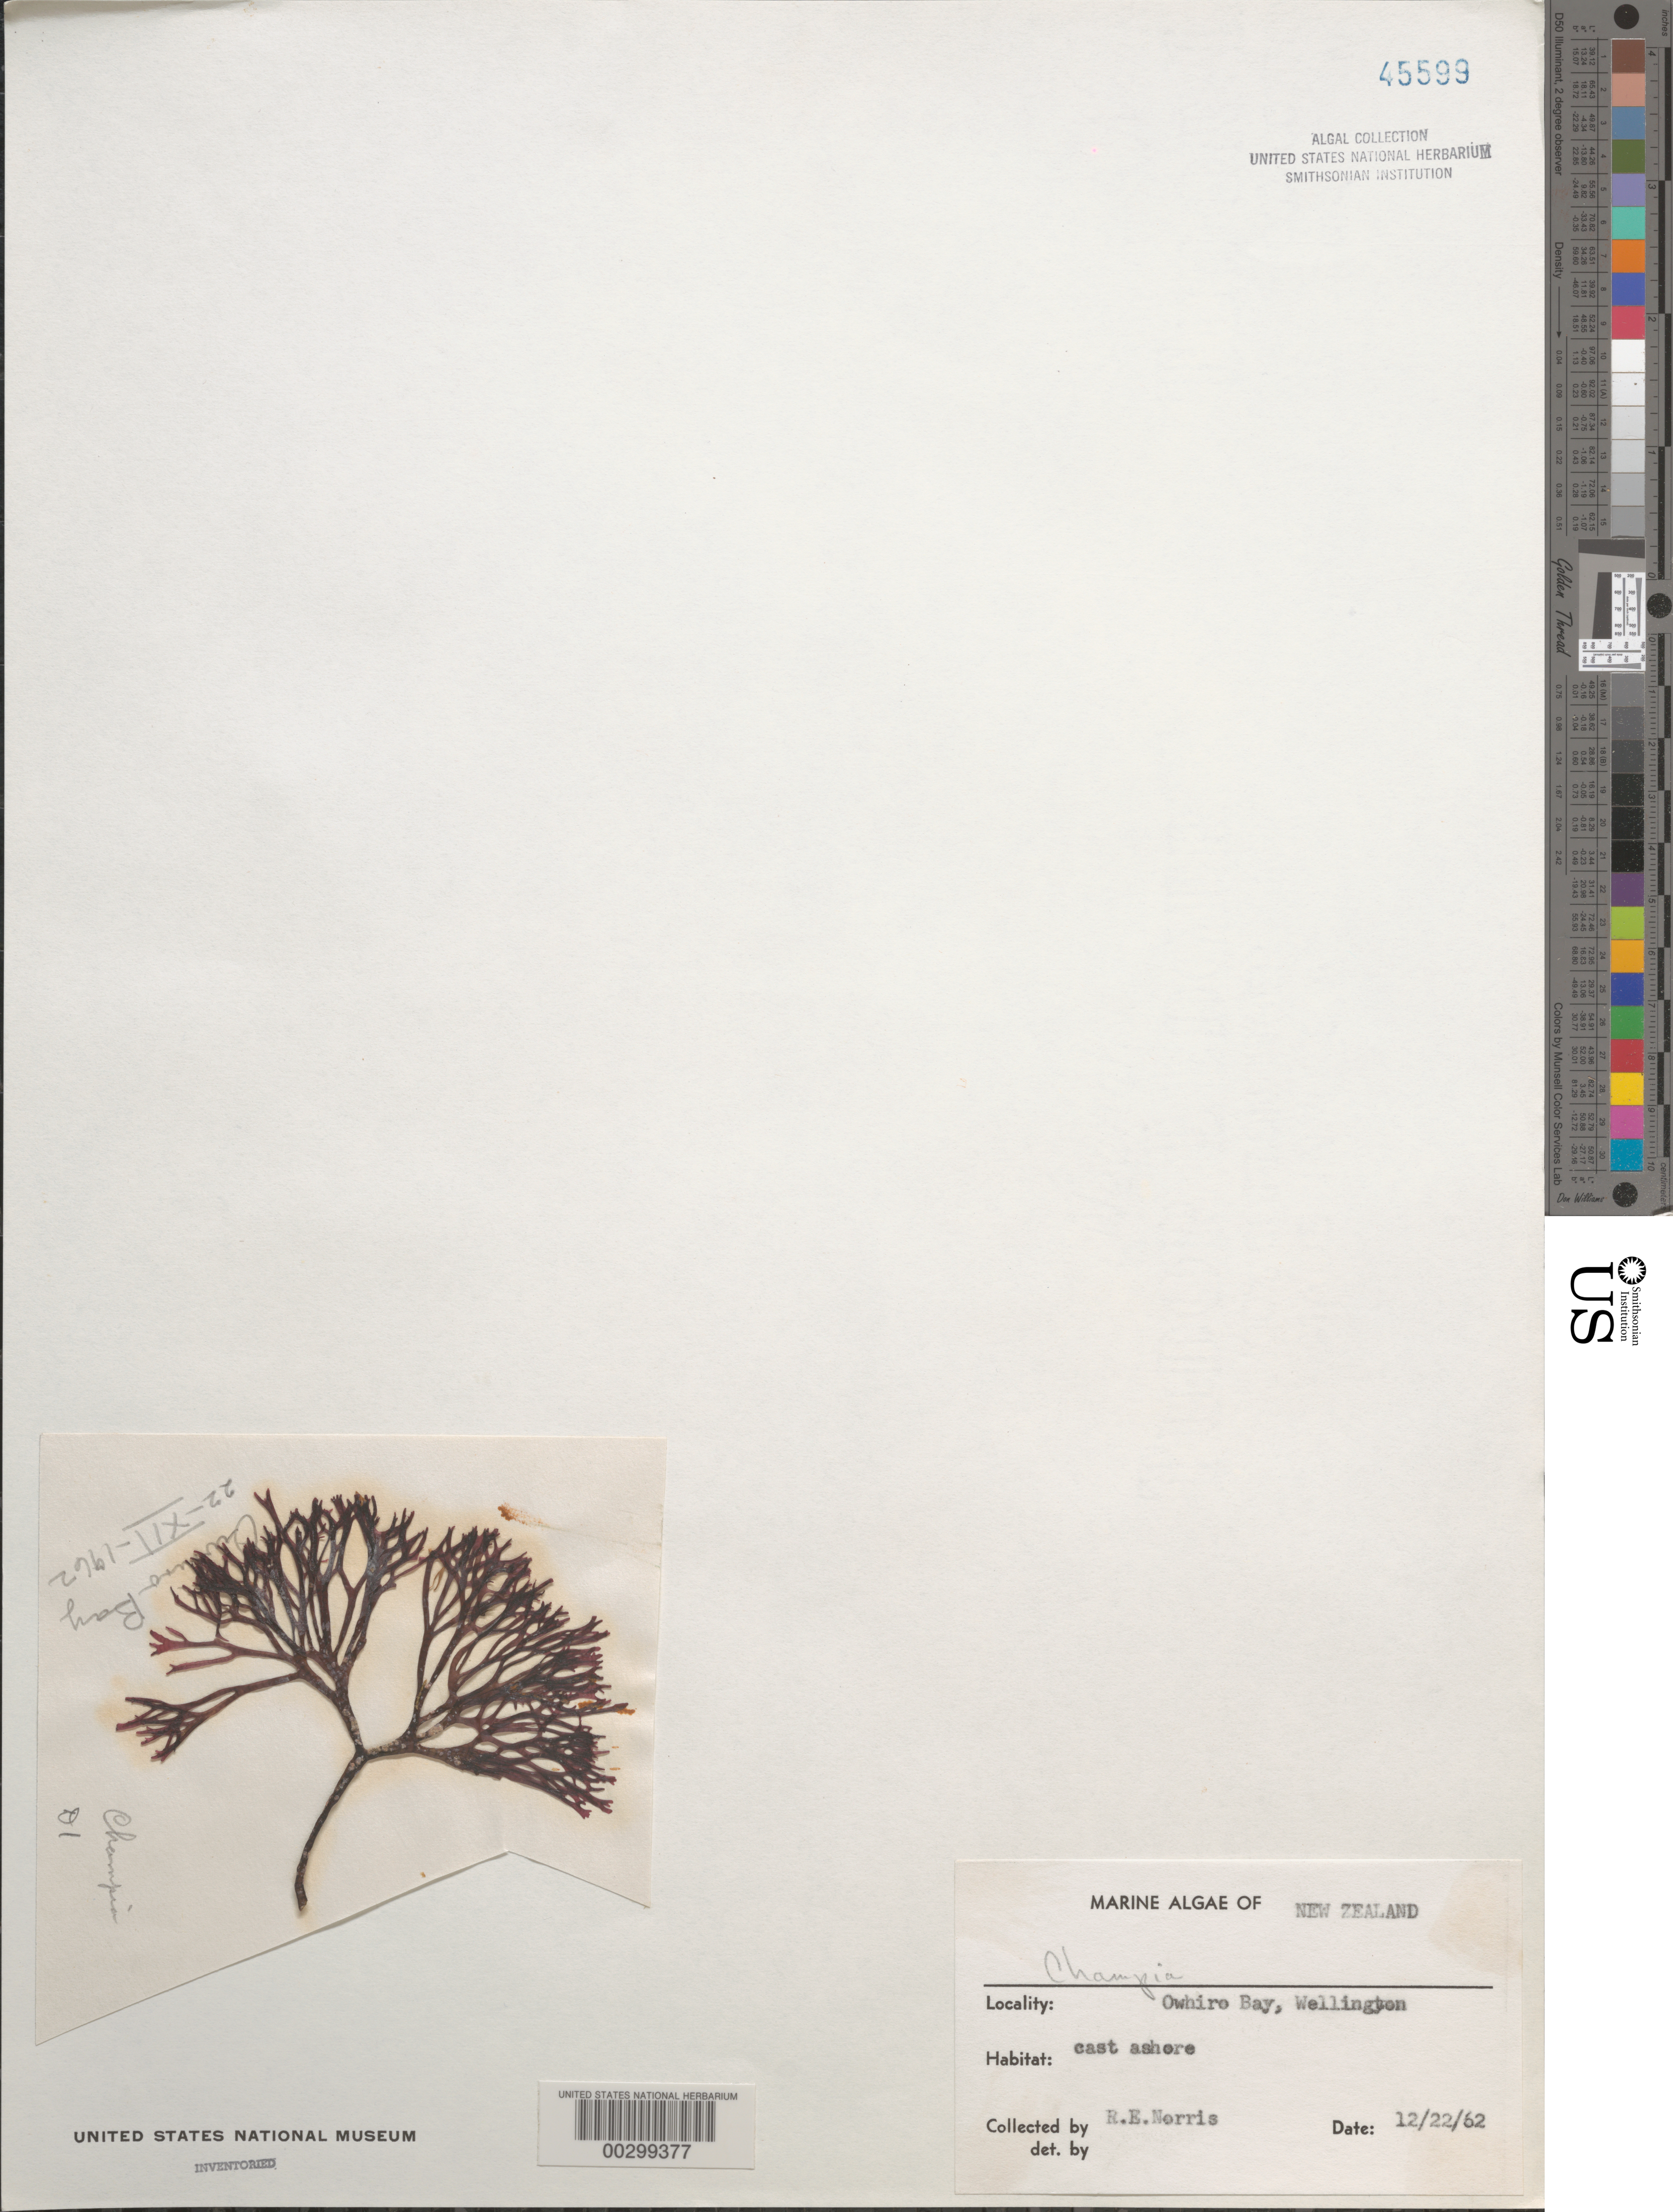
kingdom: Plantae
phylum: Rhodophyta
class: Florideophyceae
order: Rhodymeniales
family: Champiaceae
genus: Champia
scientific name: Champia sp.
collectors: R. E. Norris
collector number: D1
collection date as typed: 22 Dec 1962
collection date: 1962-12-22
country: New Zealand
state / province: Wellington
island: North Island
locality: Owhiro Bay, Wellington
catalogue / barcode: US 45599